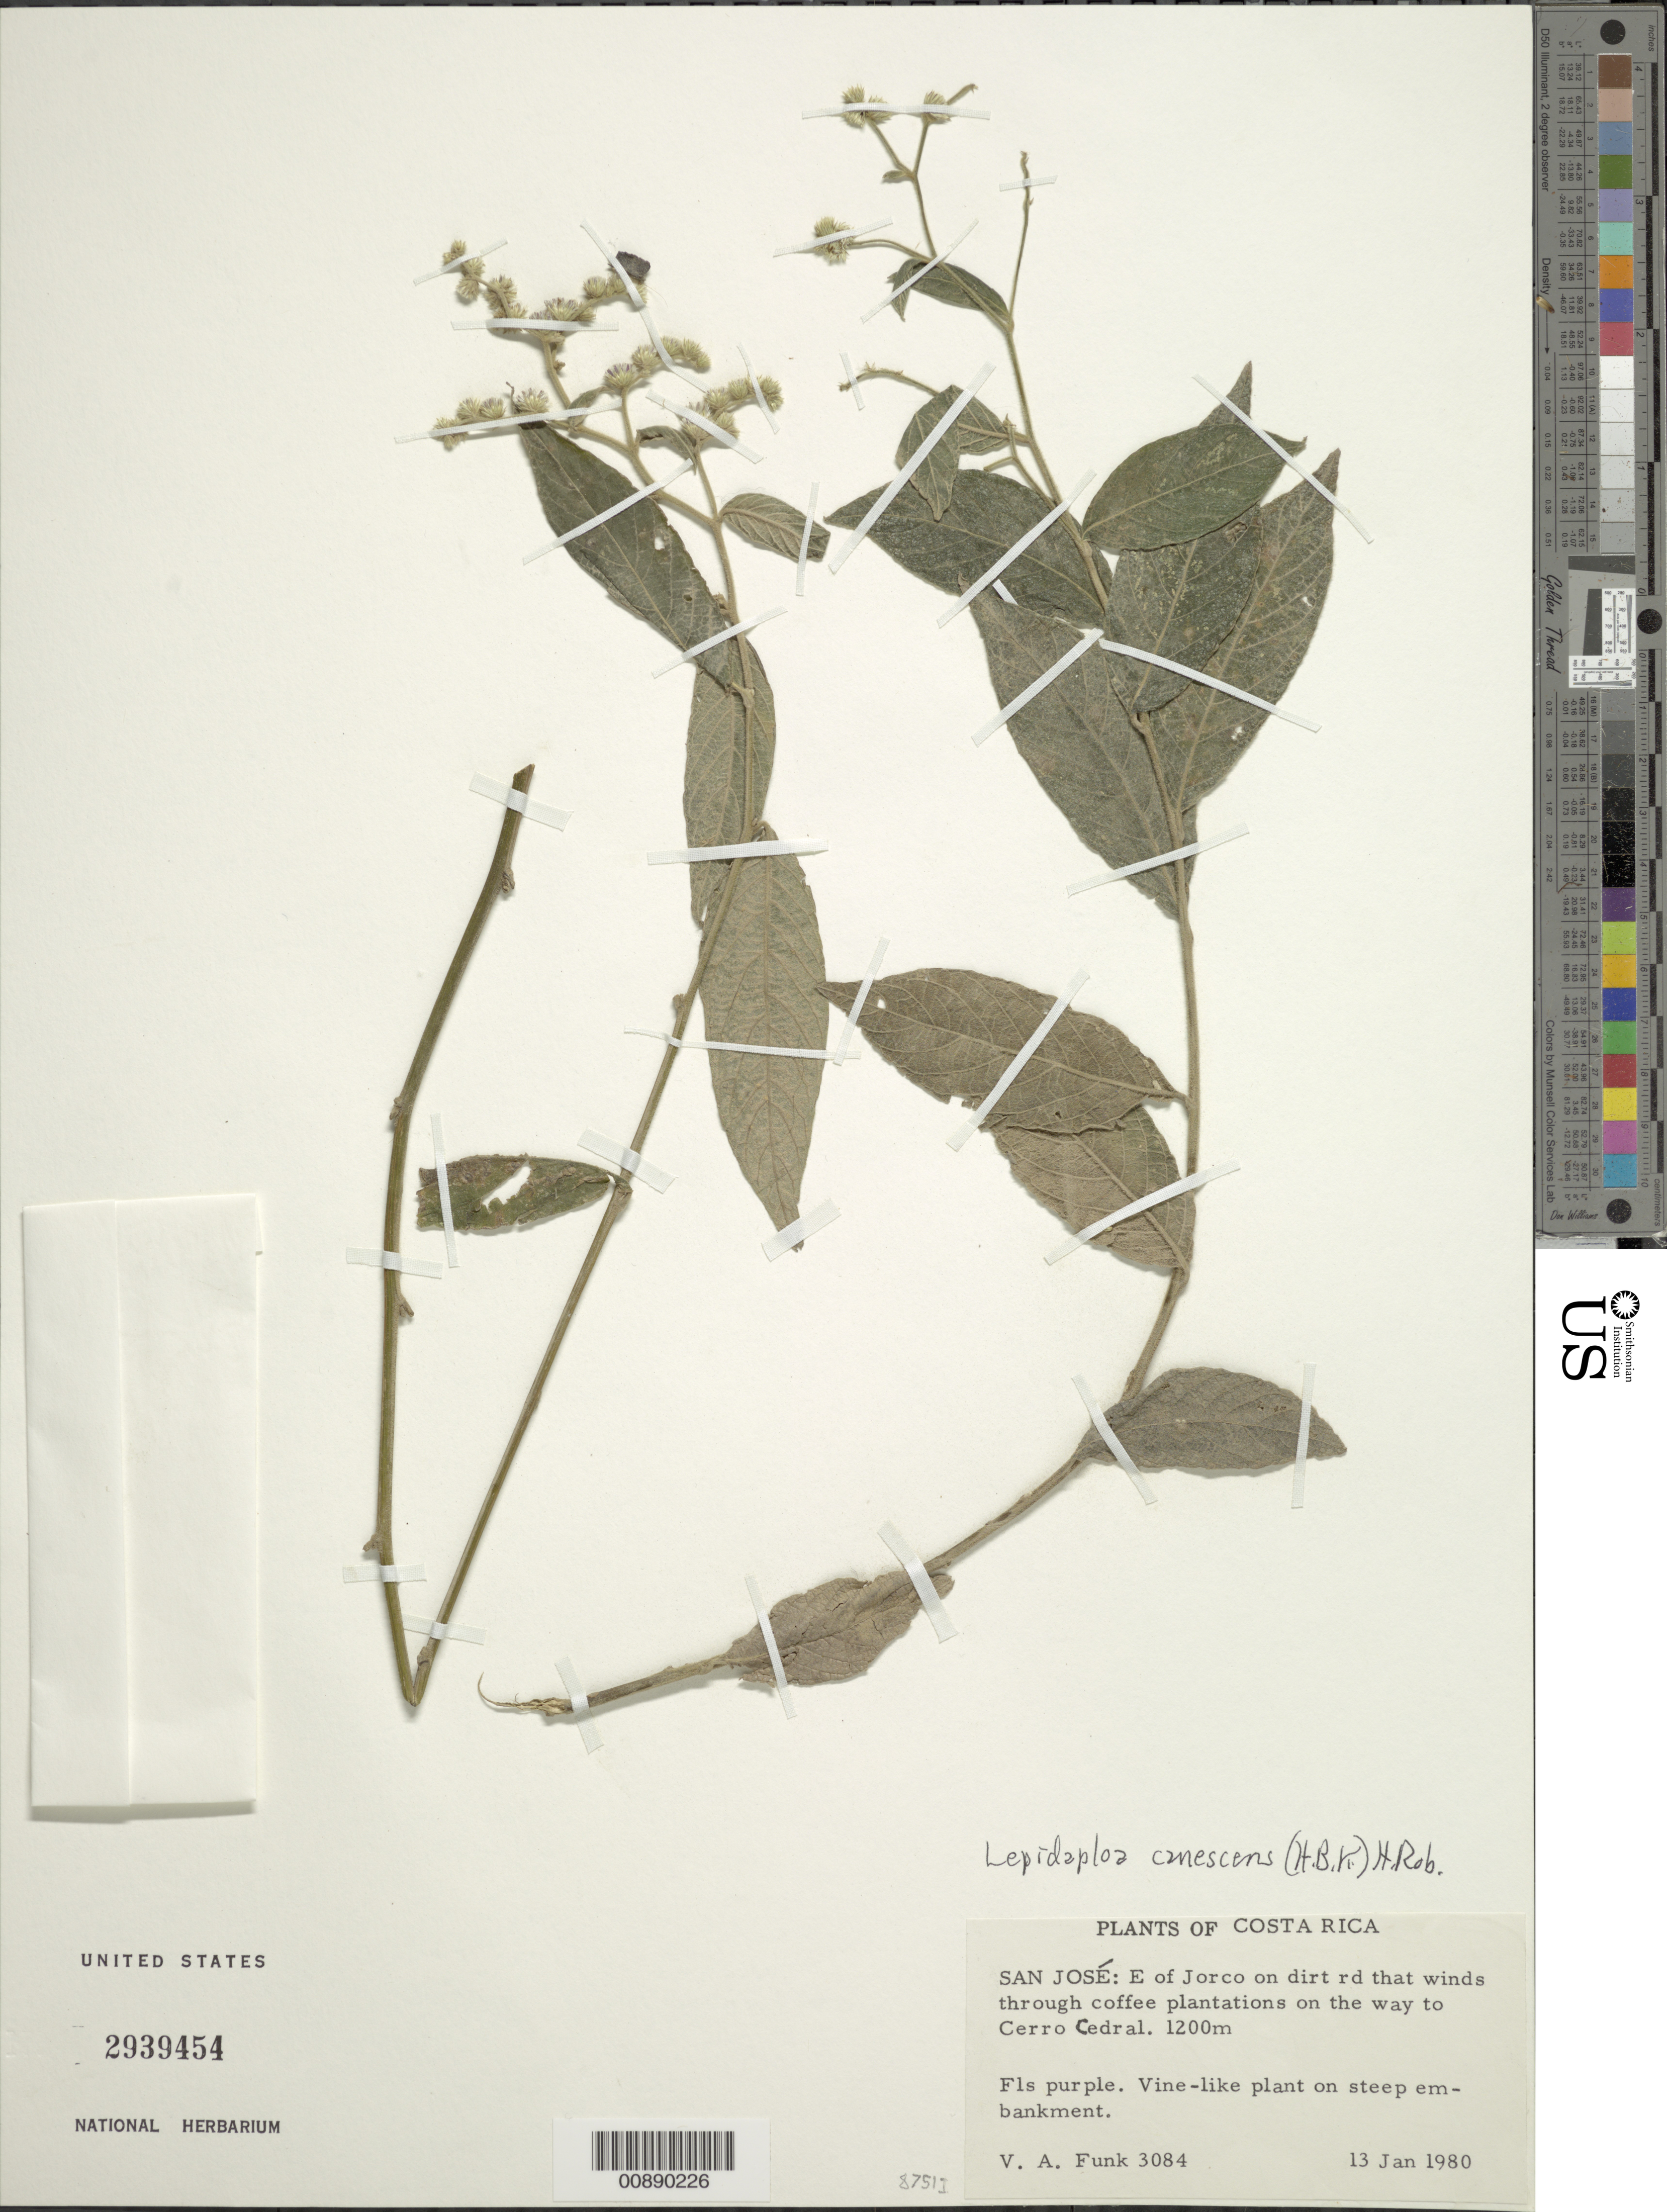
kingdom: Plantae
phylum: Tracheophyta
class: Magnoliopsida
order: Asterales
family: Asteraceae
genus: Lepidaploa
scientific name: Lepidaploa canescens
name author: (Kunth) H. Rob.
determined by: Robinson, Harold E., (US)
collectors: V. Funk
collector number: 3084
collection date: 1980-01-13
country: Costa Rica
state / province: San José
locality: San José, E of Jorco, on road toward Cerro Cedral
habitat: Along dirt road in coffee plantation, on steep embankment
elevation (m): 1200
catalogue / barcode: US 2939454